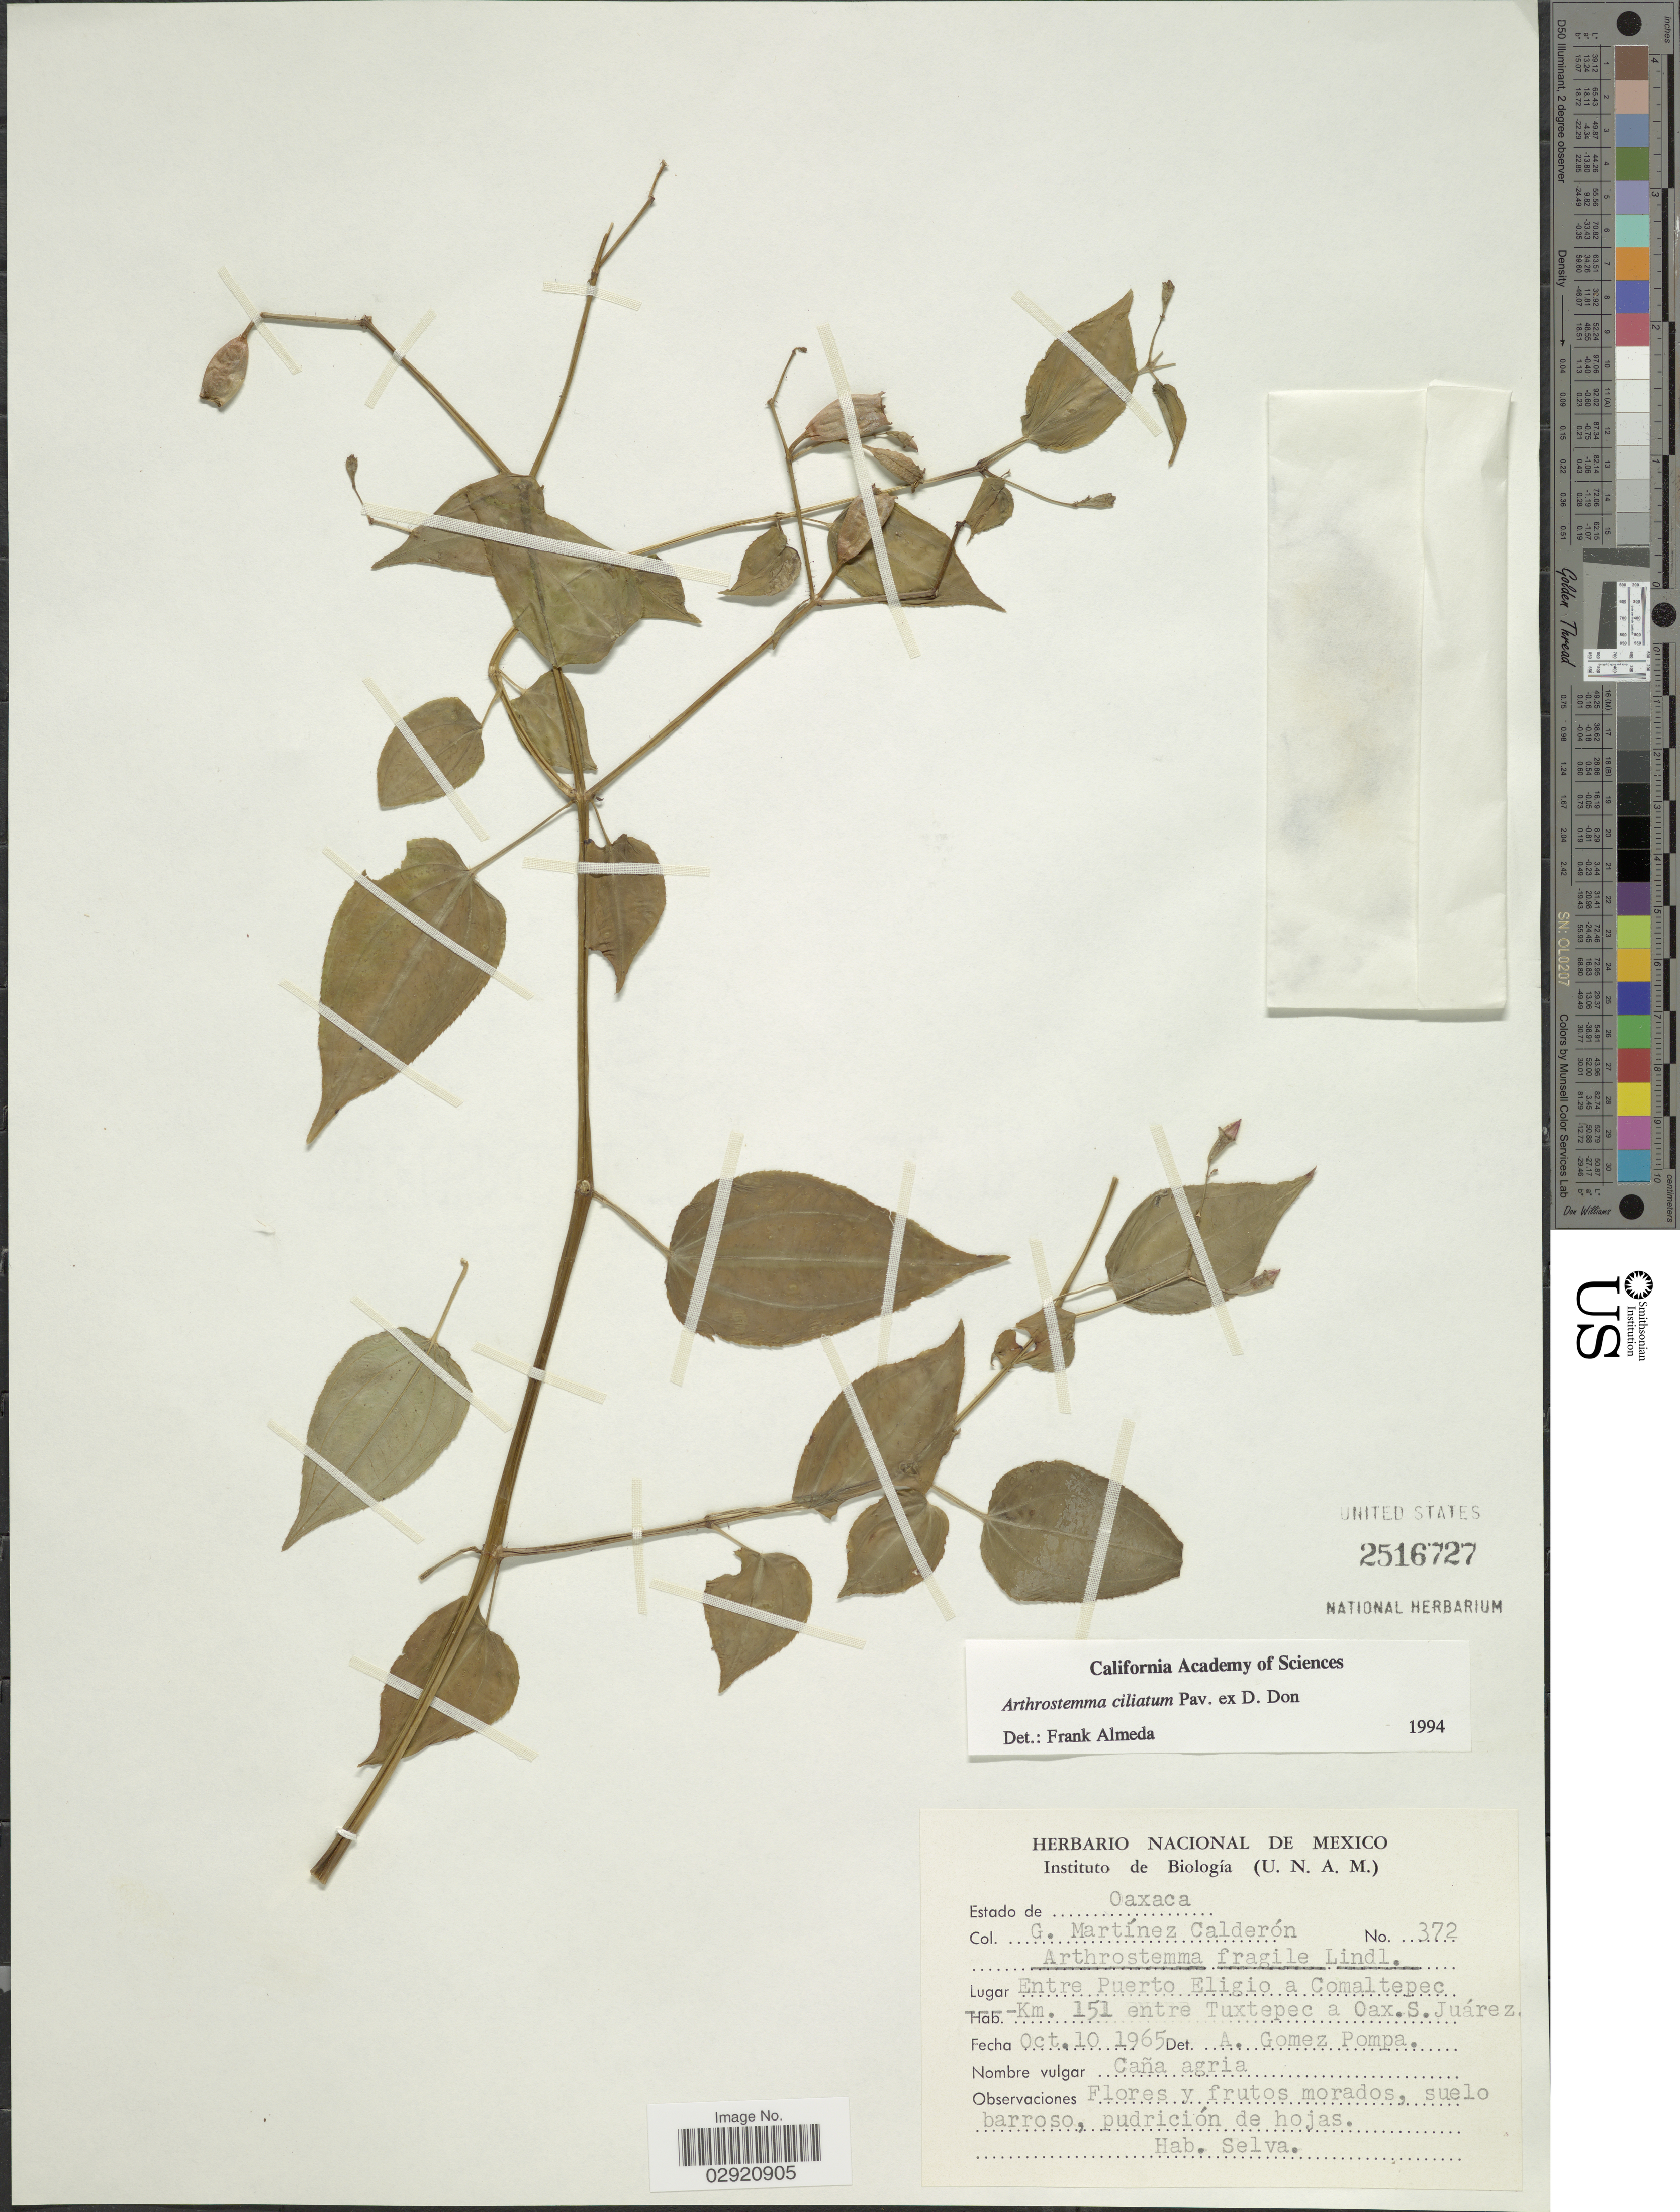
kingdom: Plantae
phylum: Tracheophyta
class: Magnoliopsida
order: Myrtales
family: Melastomataceae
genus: Arthrostemma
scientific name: Arthrostemma ciliatum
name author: Pav. ex D. Don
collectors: G. Martínez Calderón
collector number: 372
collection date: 1965-10-10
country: Mexico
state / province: Oaxaca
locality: Entre Puerto Eligio a Comaltepec. Km. 151 entre Tuxtepec a Oax. S. Juárez.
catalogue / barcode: US 2516727